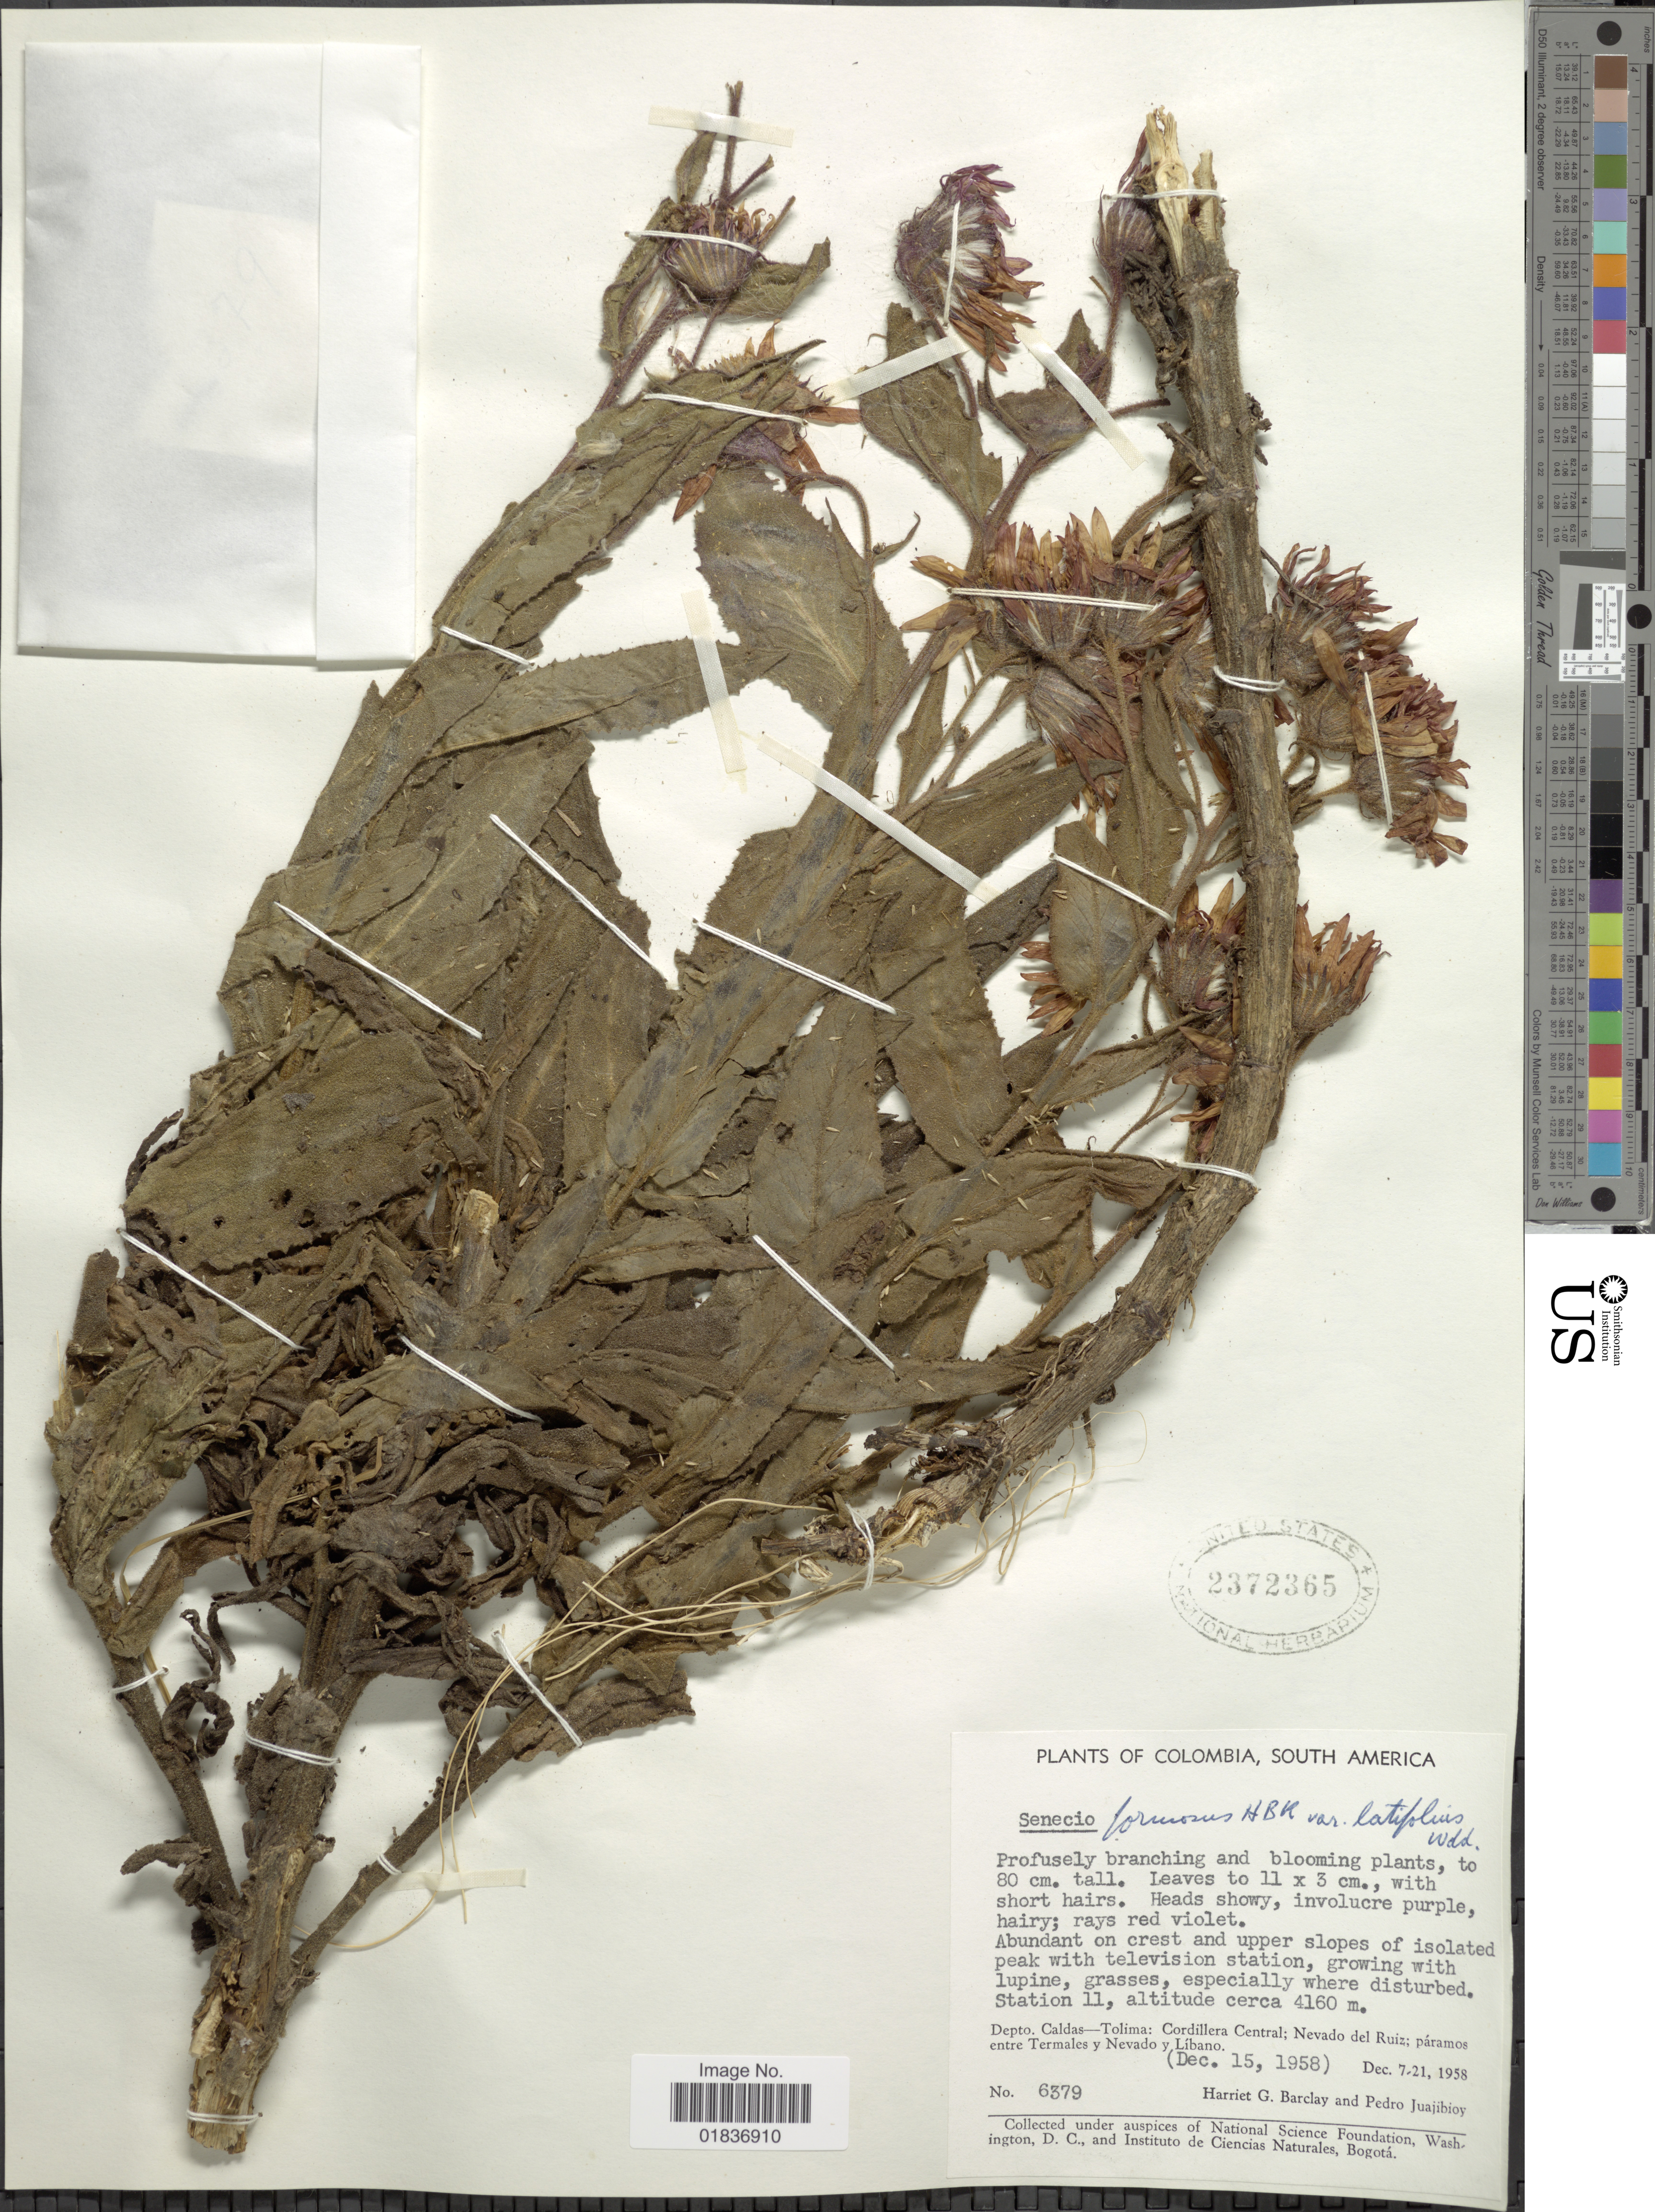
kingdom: Plantae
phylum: Tracheophyta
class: Magnoliopsida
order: Asterales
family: Asteraceae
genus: Senecio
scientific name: Senecio wedglacialis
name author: Cuatrec.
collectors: H. G. Barclay & P. Juajibioy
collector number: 6379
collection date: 1958-12-15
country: Colombia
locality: Station 11. Depto. Caldas-Tolima; Cordillera Central; Nevado del Ruiz; paramos entre Termales y Nevado y Libano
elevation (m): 4160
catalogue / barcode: US 2372365